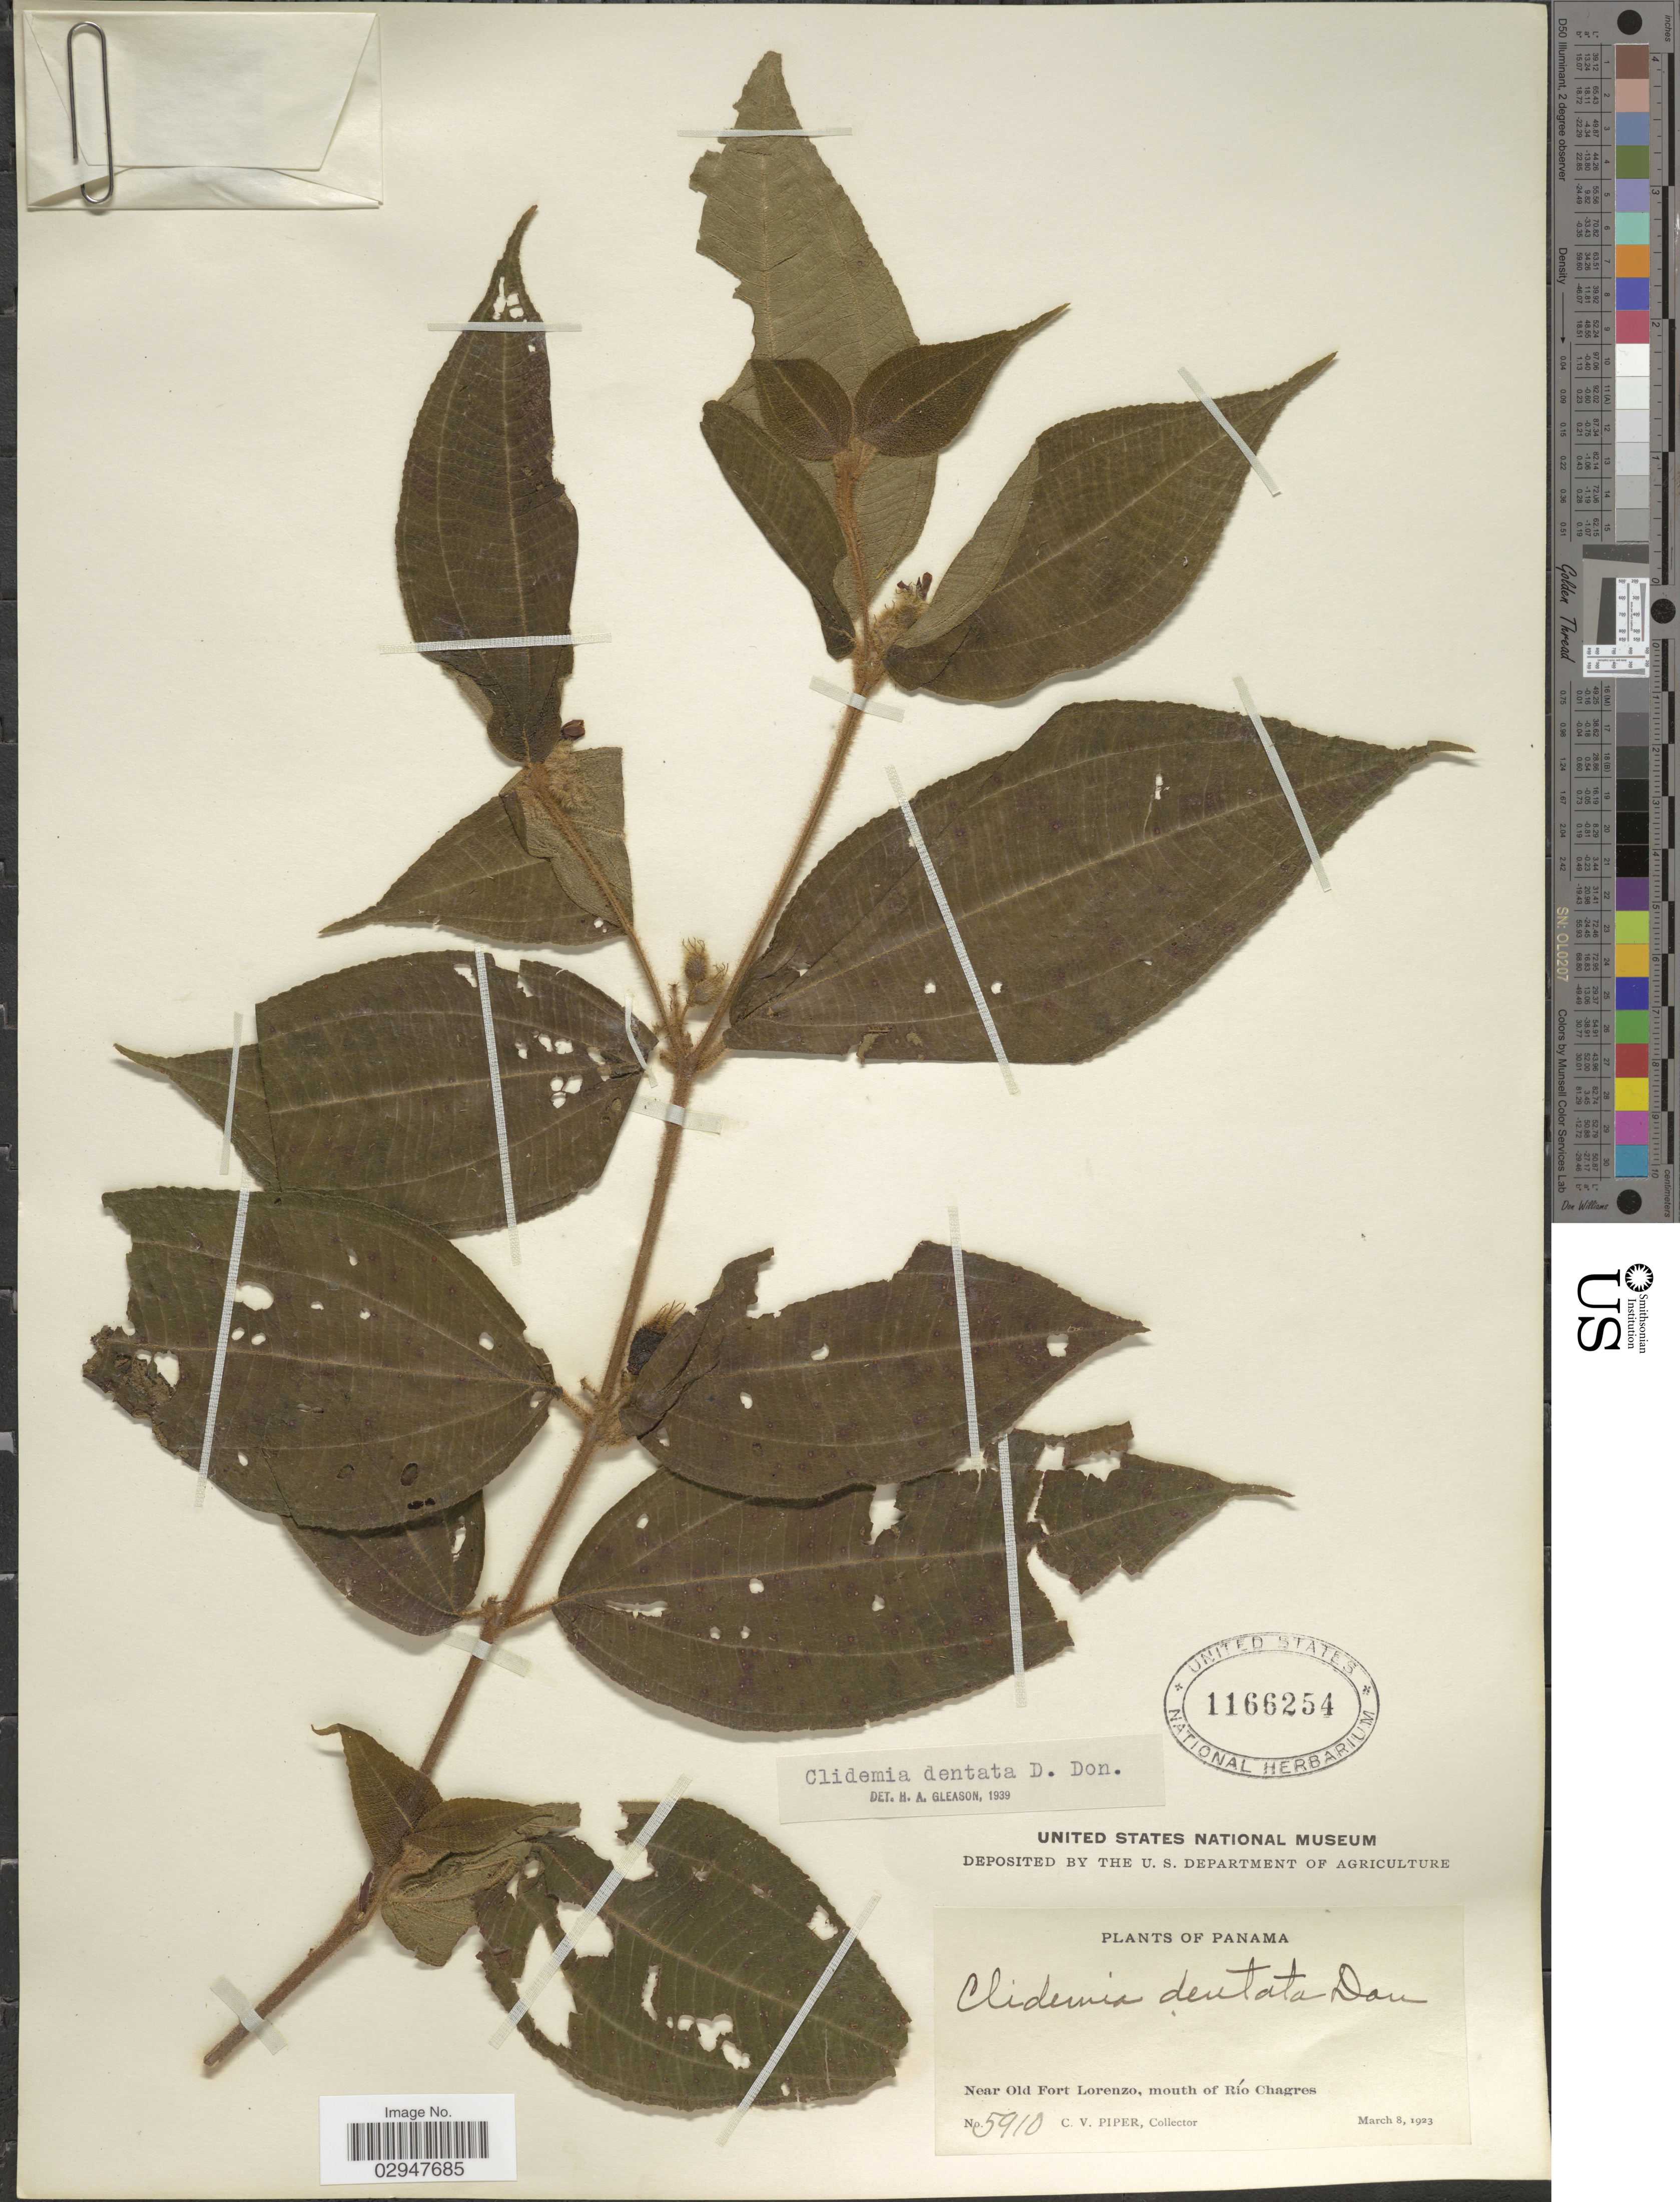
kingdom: Plantae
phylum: Tracheophyta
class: Magnoliopsida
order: Myrtales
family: Melastomataceae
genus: Clidemia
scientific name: Clidemia dentata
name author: D. Don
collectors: C. V. Piper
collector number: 5910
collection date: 1923-03-08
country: Panama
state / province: Colón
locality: Near Old Fort Lorenzo, mouth of Río Chagres.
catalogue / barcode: US 1166254